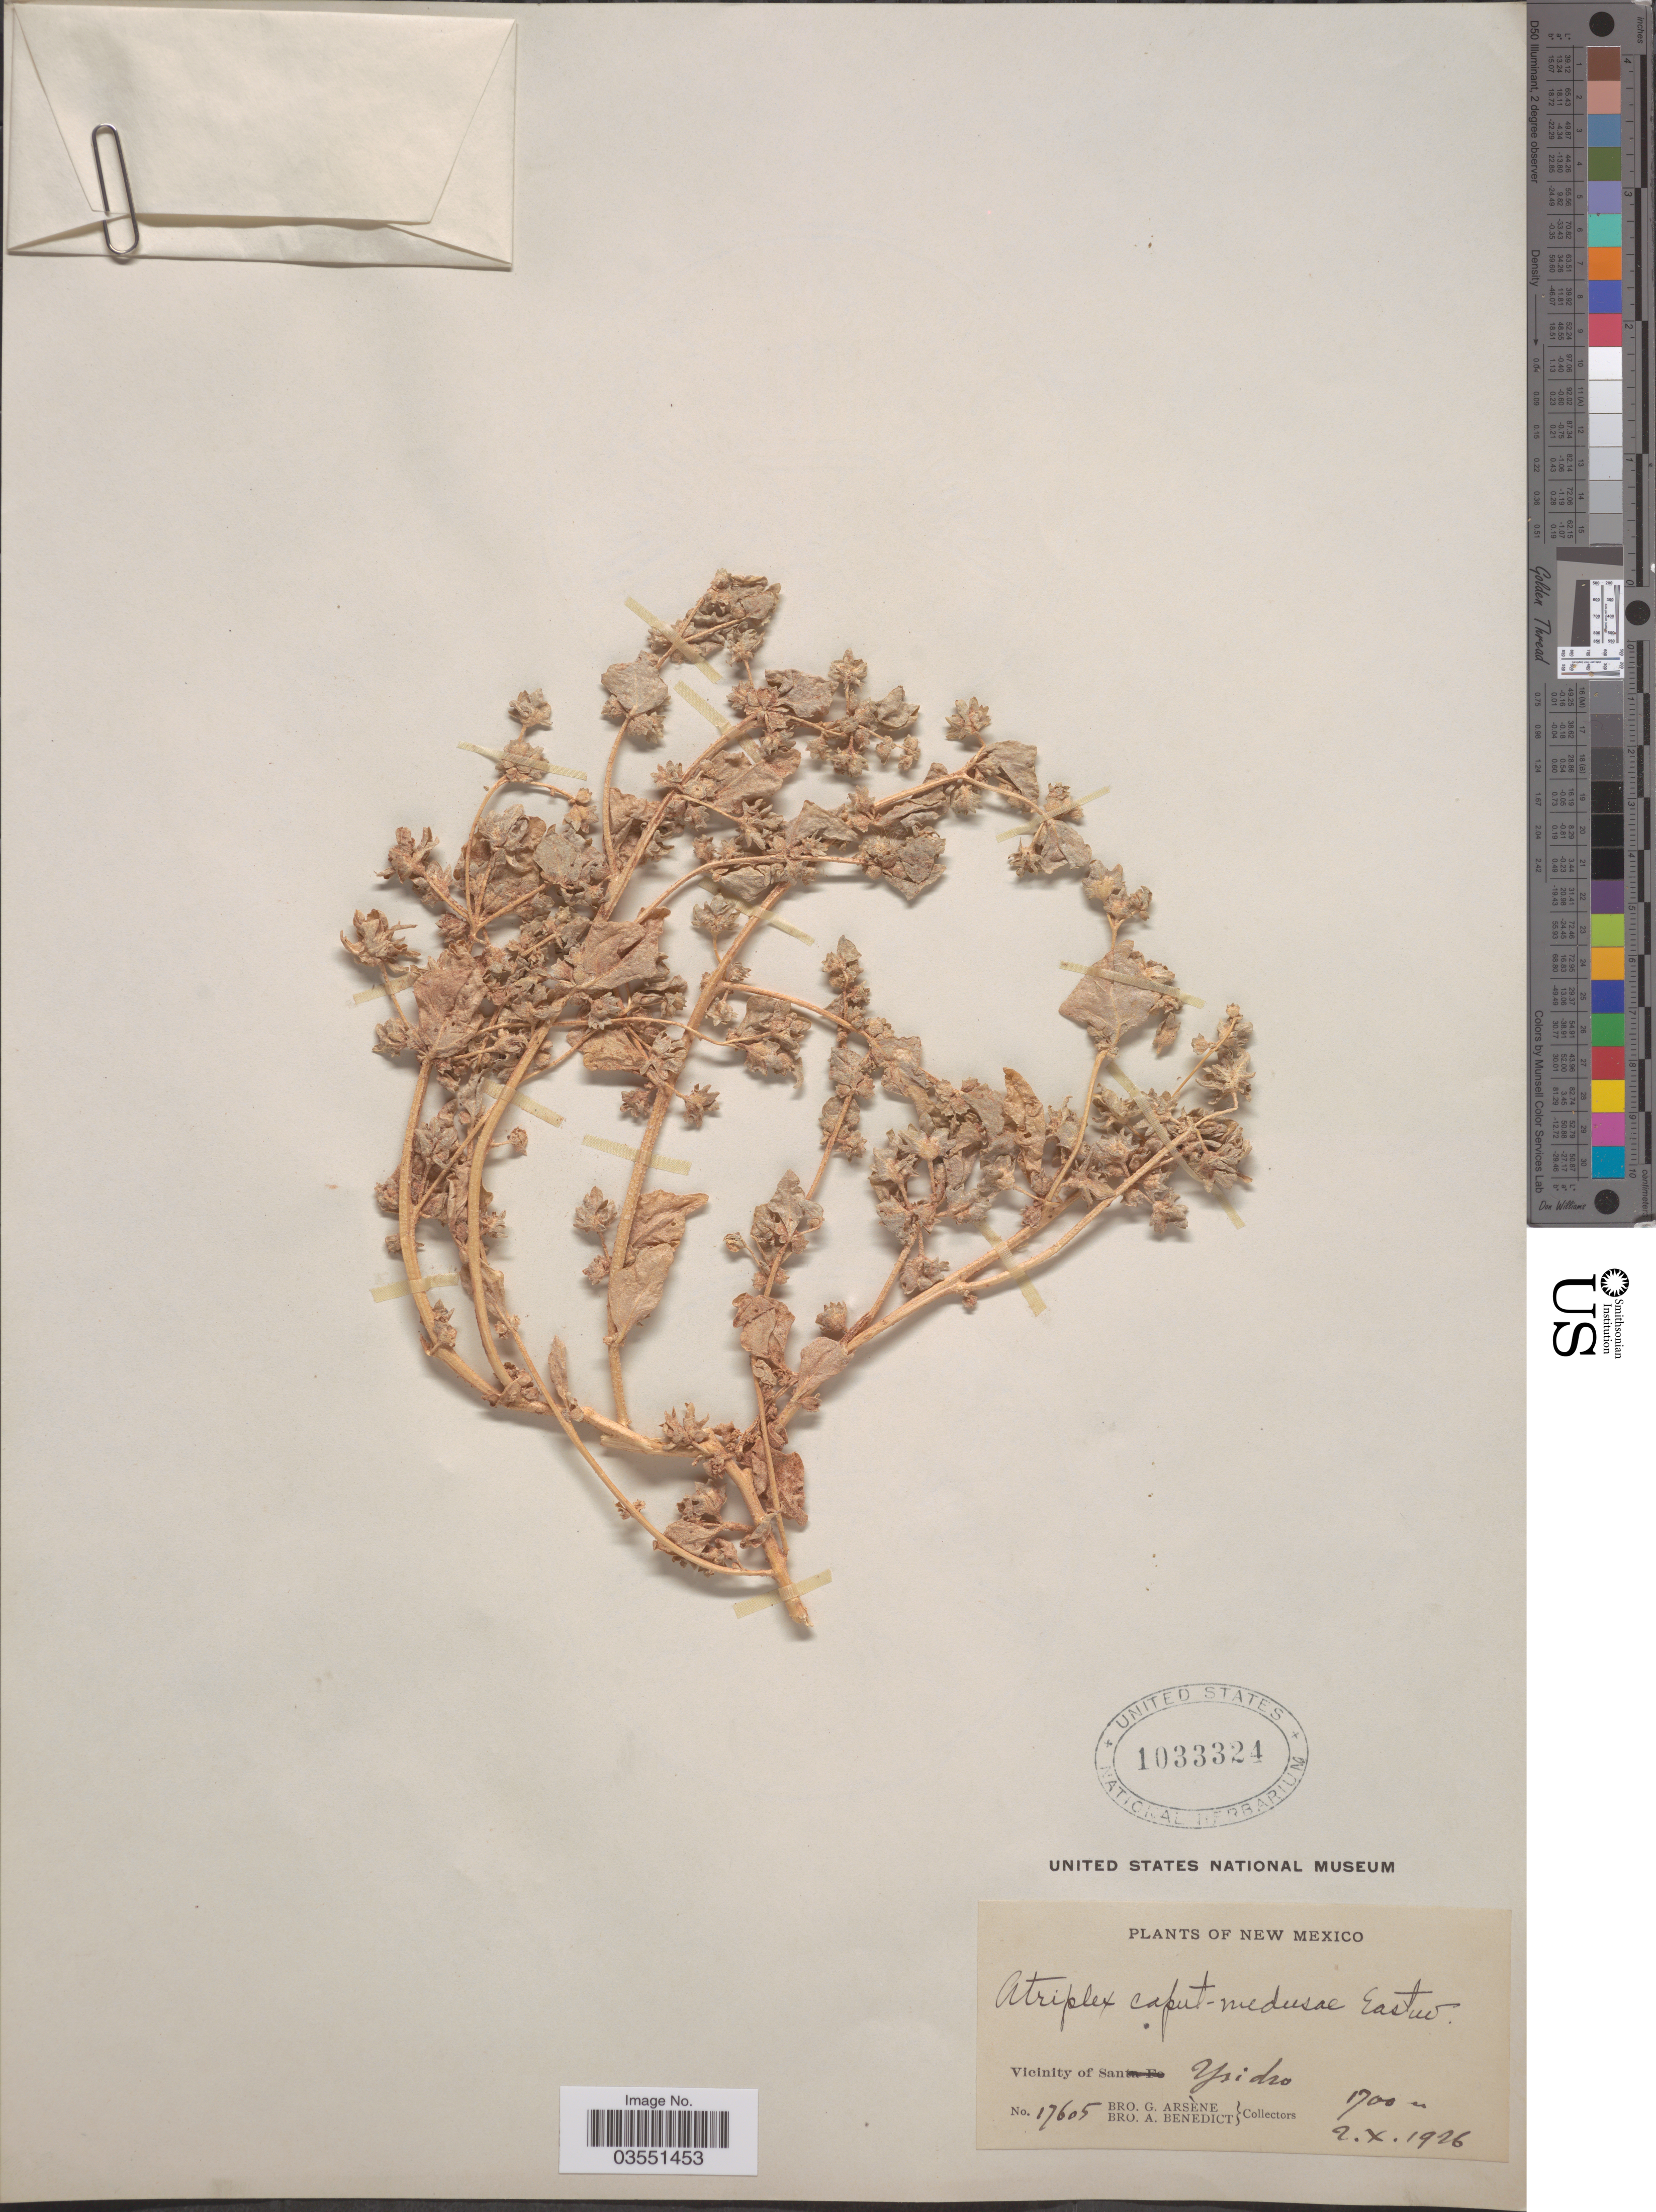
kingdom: Plantae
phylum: Tracheophyta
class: Magnoliopsida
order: Caryophyllales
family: Amaranthaceae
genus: Atriplex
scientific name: Atriplex caput-medusae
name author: Eastw.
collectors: Bro. G. Arsène & Bro. A. Benedict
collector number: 17605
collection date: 1926-10-02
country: United States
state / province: New Mexico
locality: Vicinity of San Ysidro.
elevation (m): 1700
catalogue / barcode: US 1033324